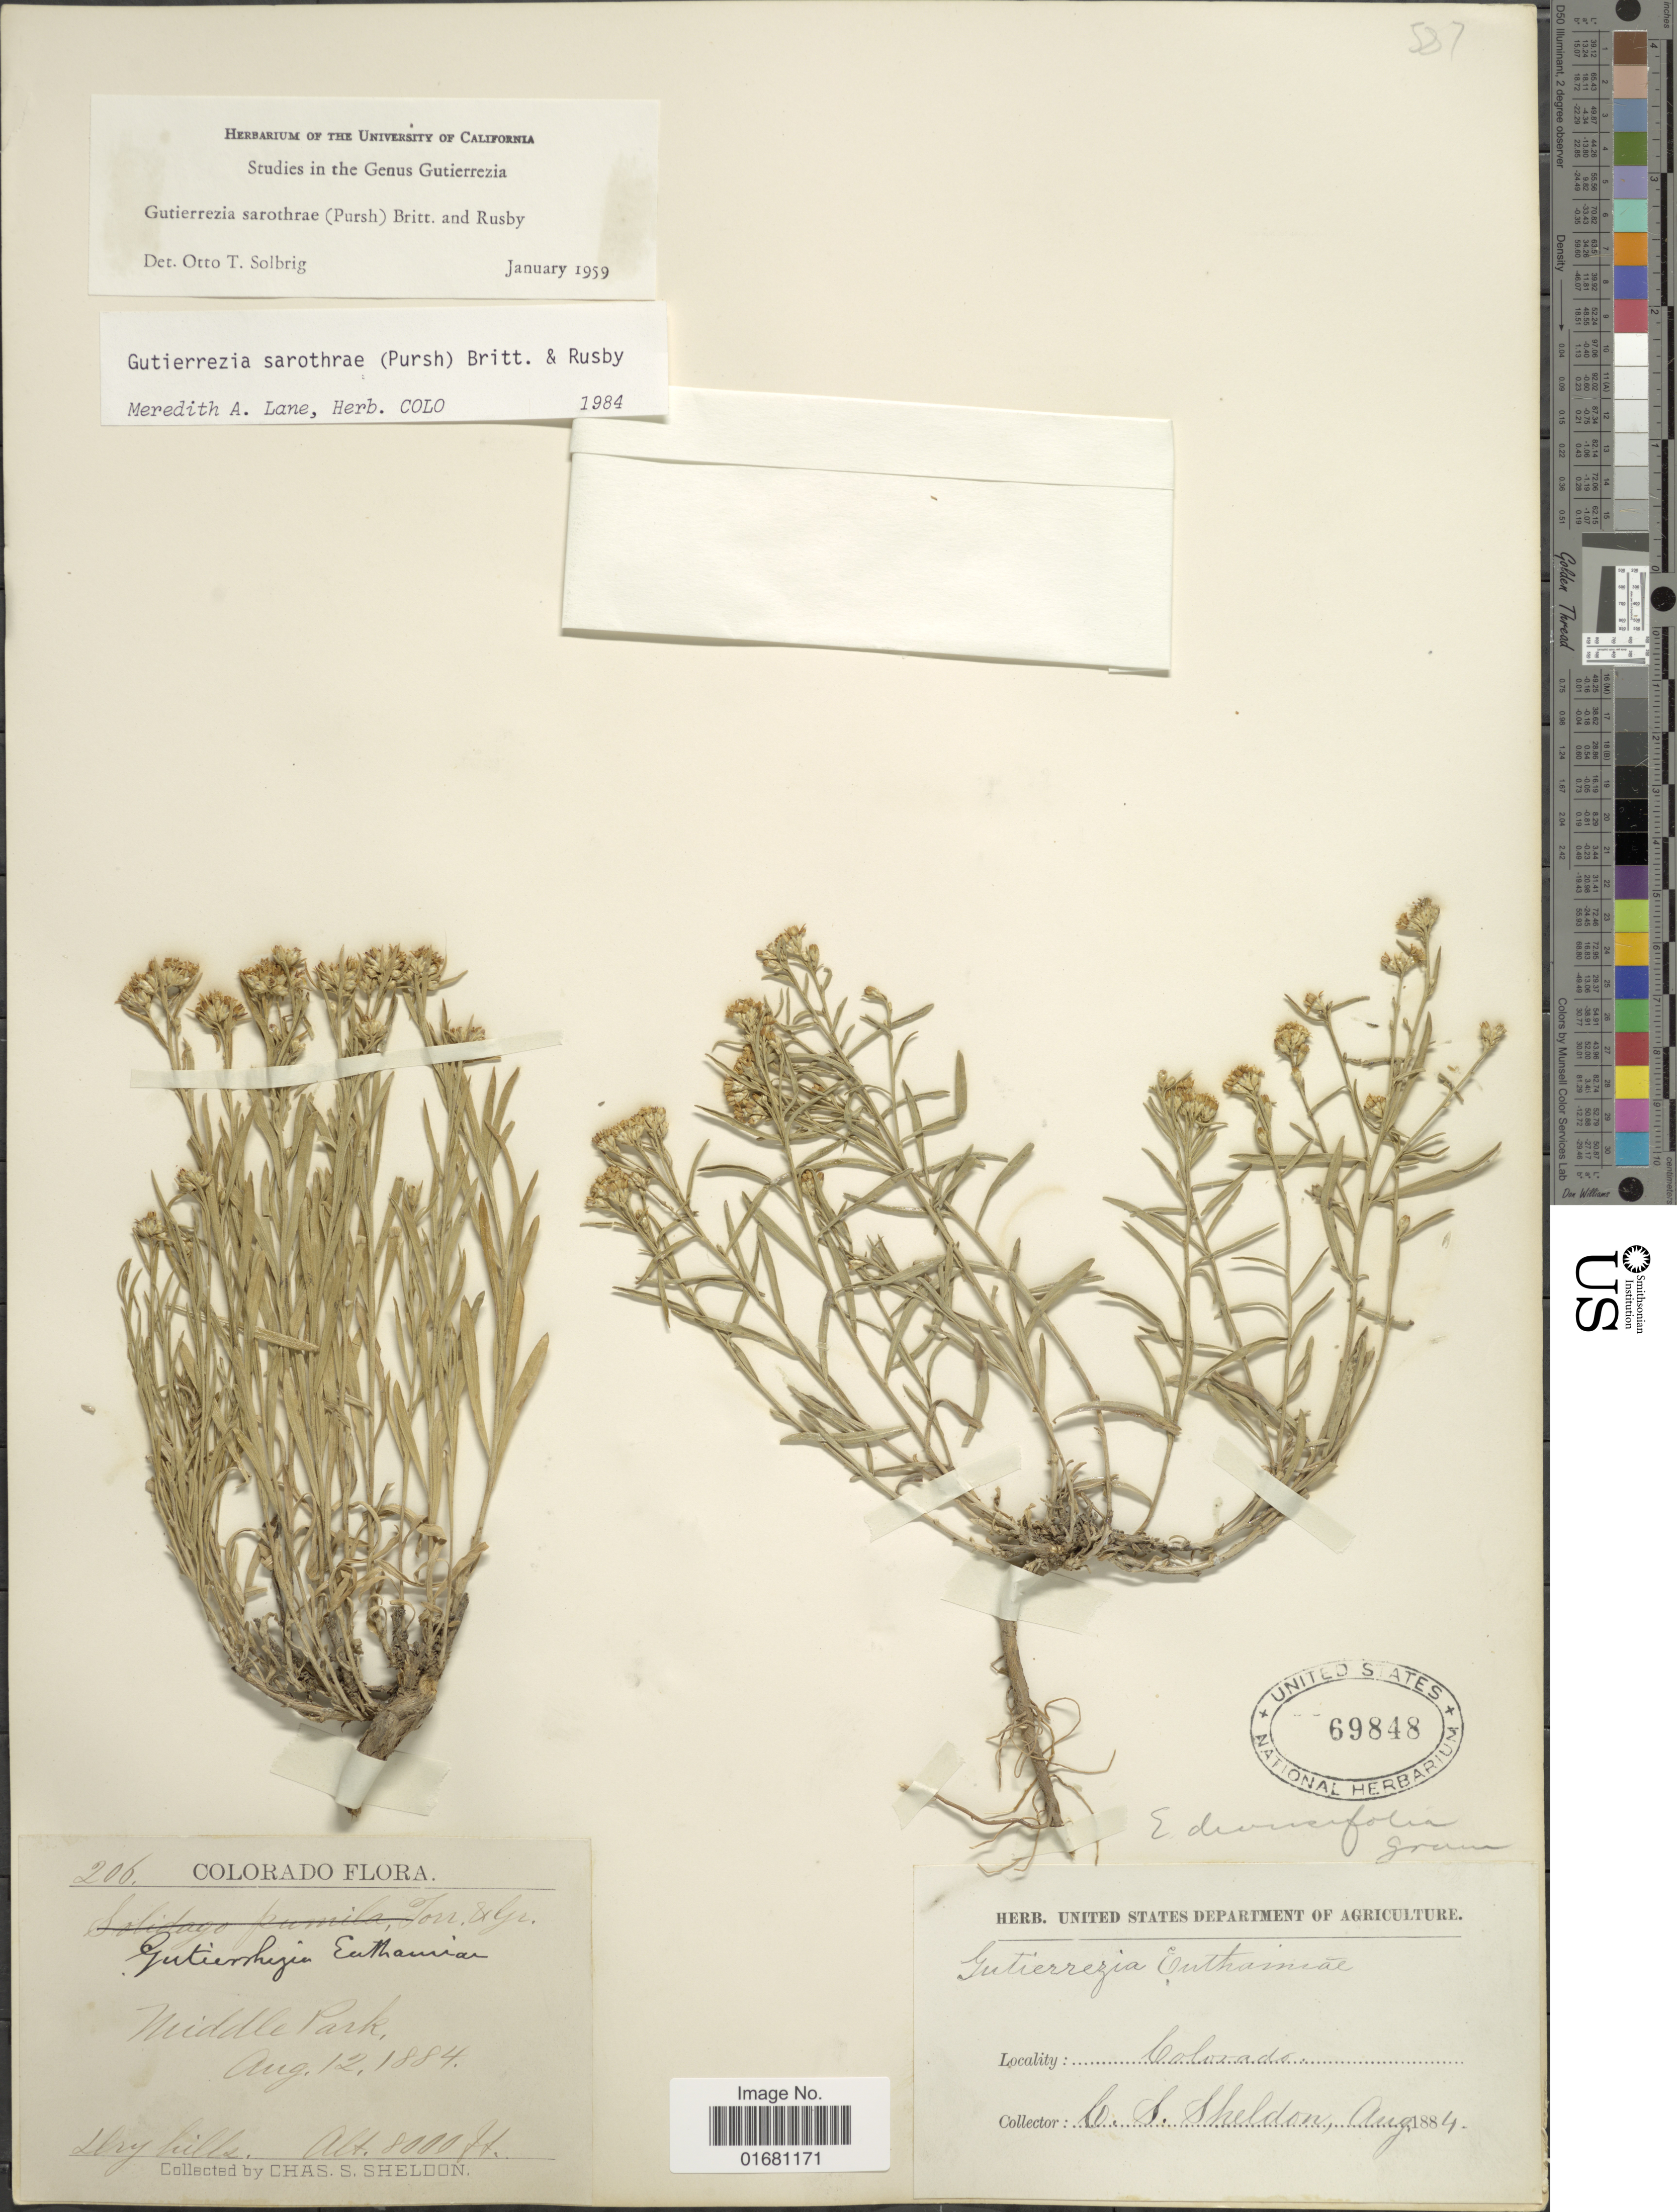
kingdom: Plantae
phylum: Tracheophyta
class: Magnoliopsida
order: Asterales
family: Asteraceae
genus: Gutierrezia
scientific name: Gutierrezia sarothrae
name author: (Pursh) Britton & Rusby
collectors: C. S. Sheldon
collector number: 206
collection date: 1884-08-12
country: United States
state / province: Colorado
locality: Middle Park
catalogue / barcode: US 69848